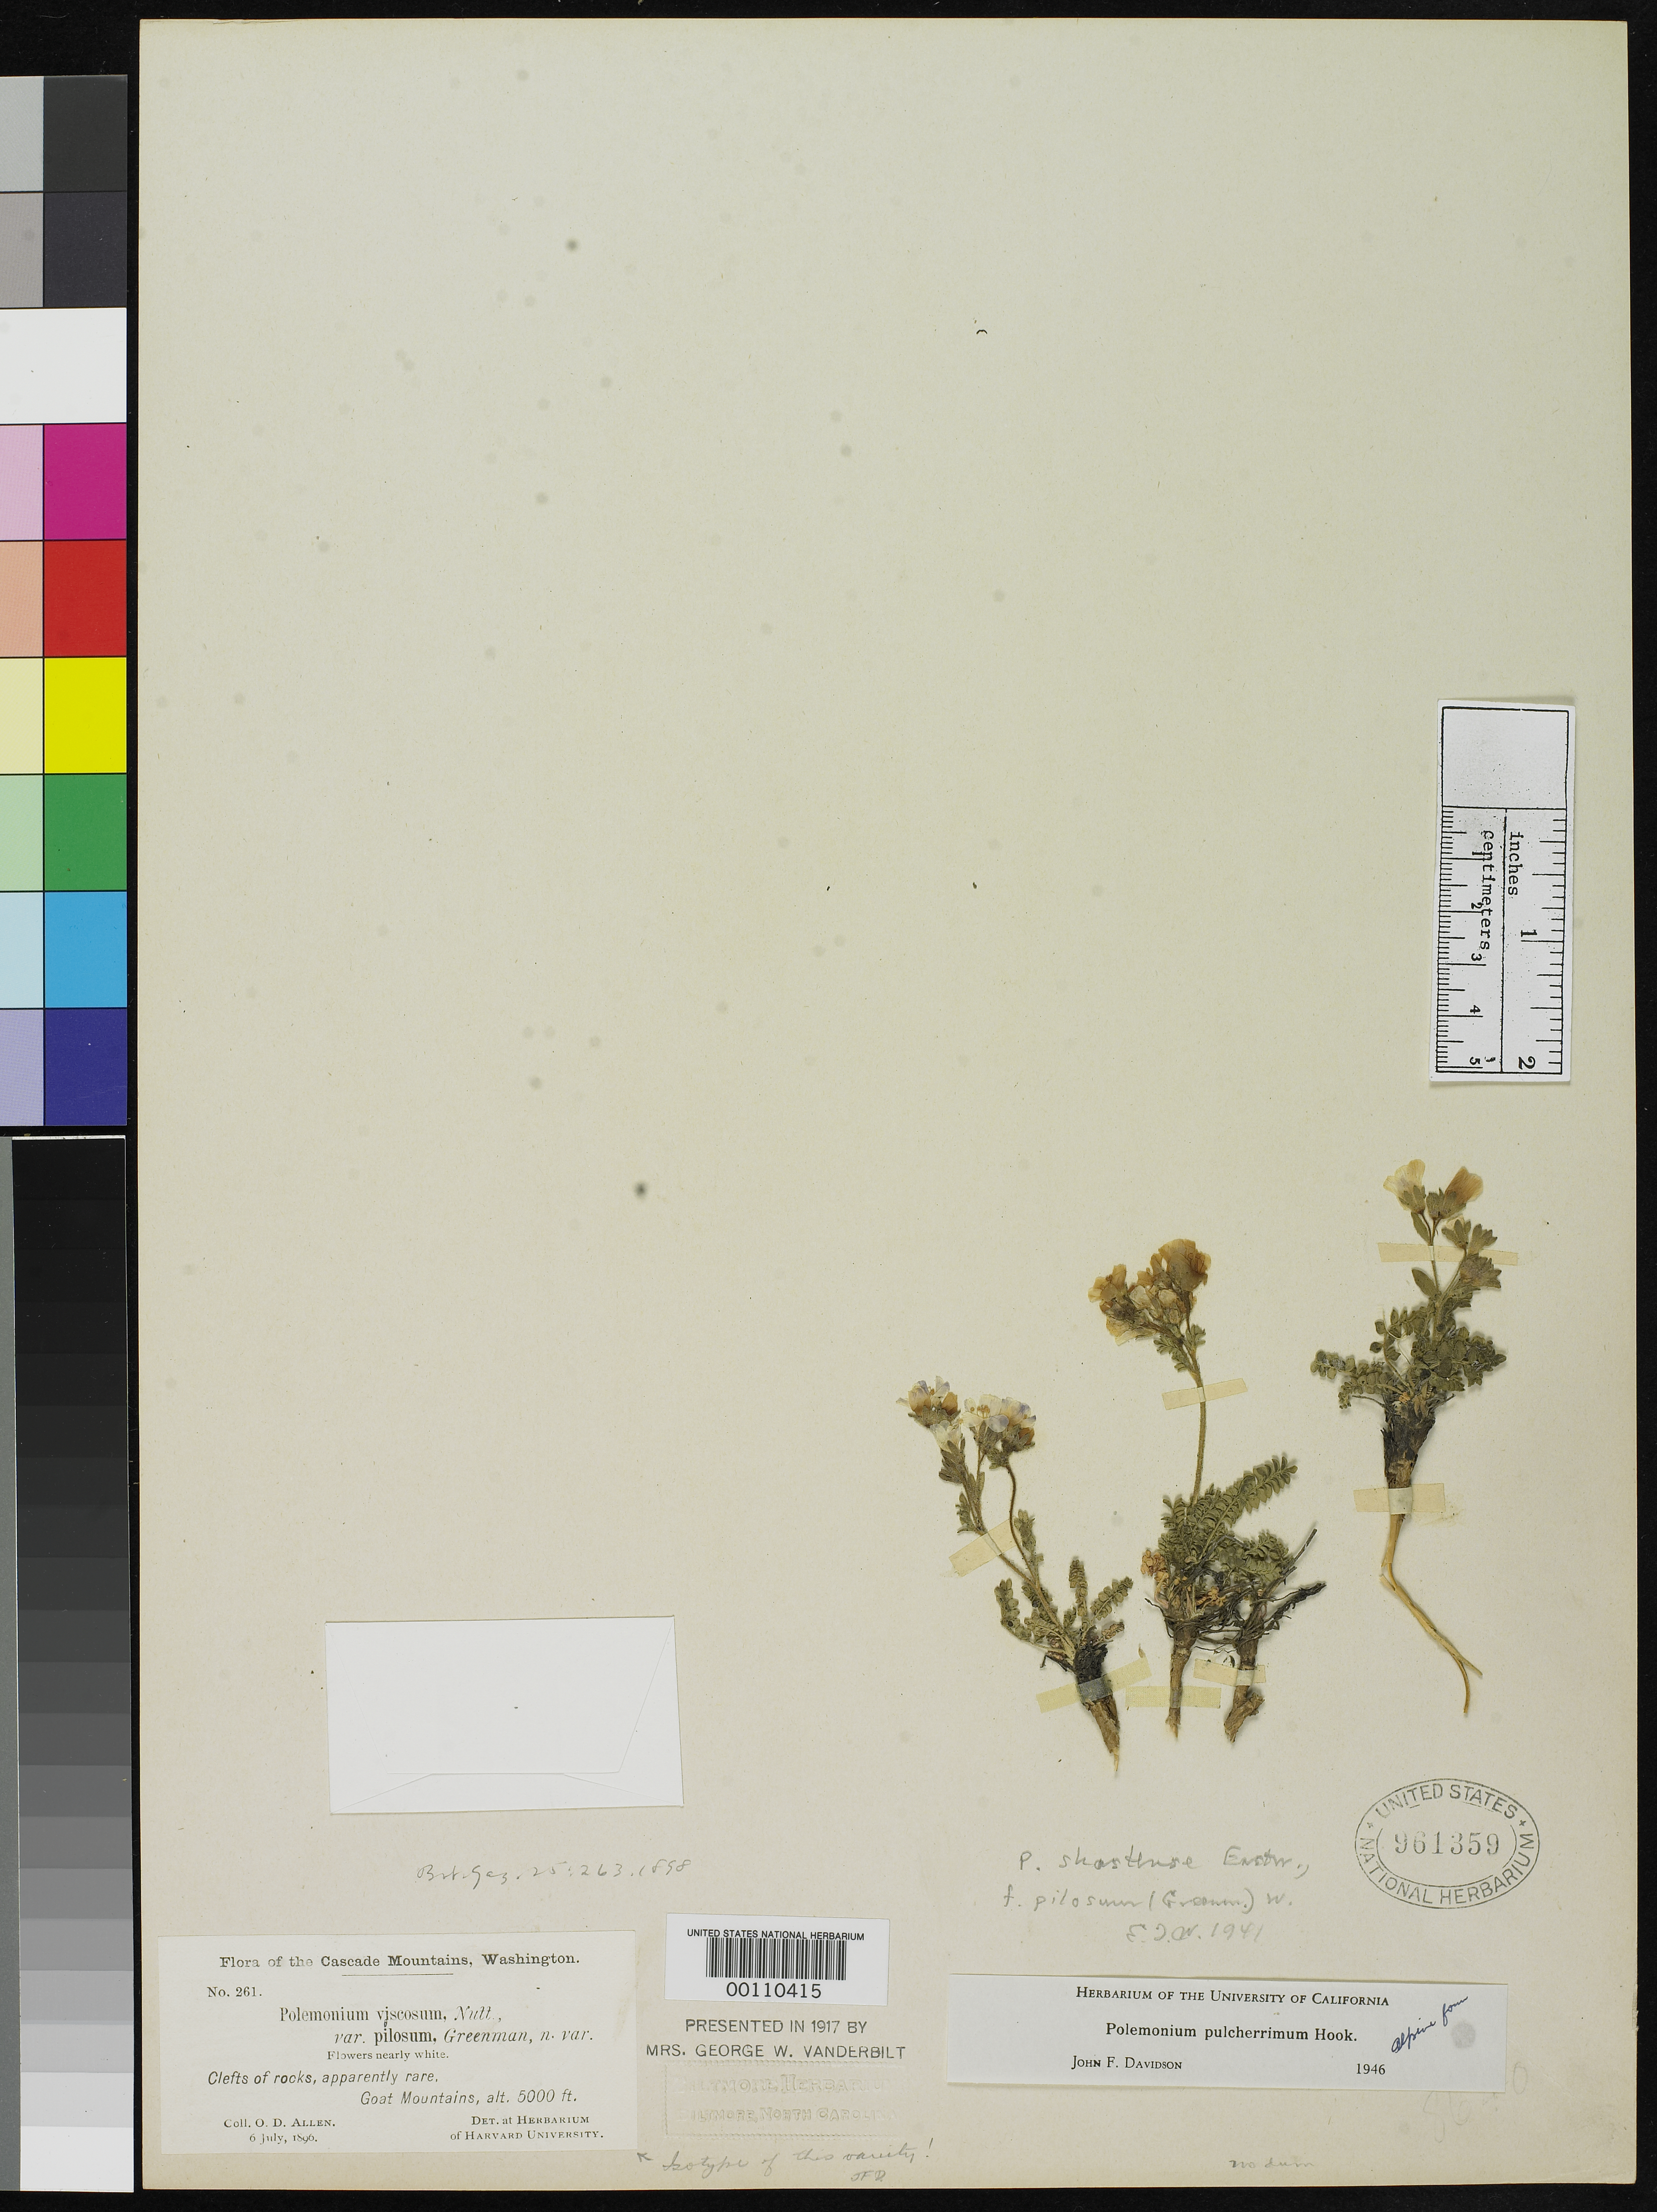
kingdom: Plantae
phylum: Tracheophyta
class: Magnoliopsida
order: Ericales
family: Polemoniaceae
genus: Polemonium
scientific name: Polemonium viscosum var. pilosum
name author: Greenm.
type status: Isotype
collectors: O. D. Allen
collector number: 261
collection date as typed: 06 Jul 1896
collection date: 1896-07-06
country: United States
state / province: Washington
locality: Casade Mts., Goat Mts.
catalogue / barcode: US 961359